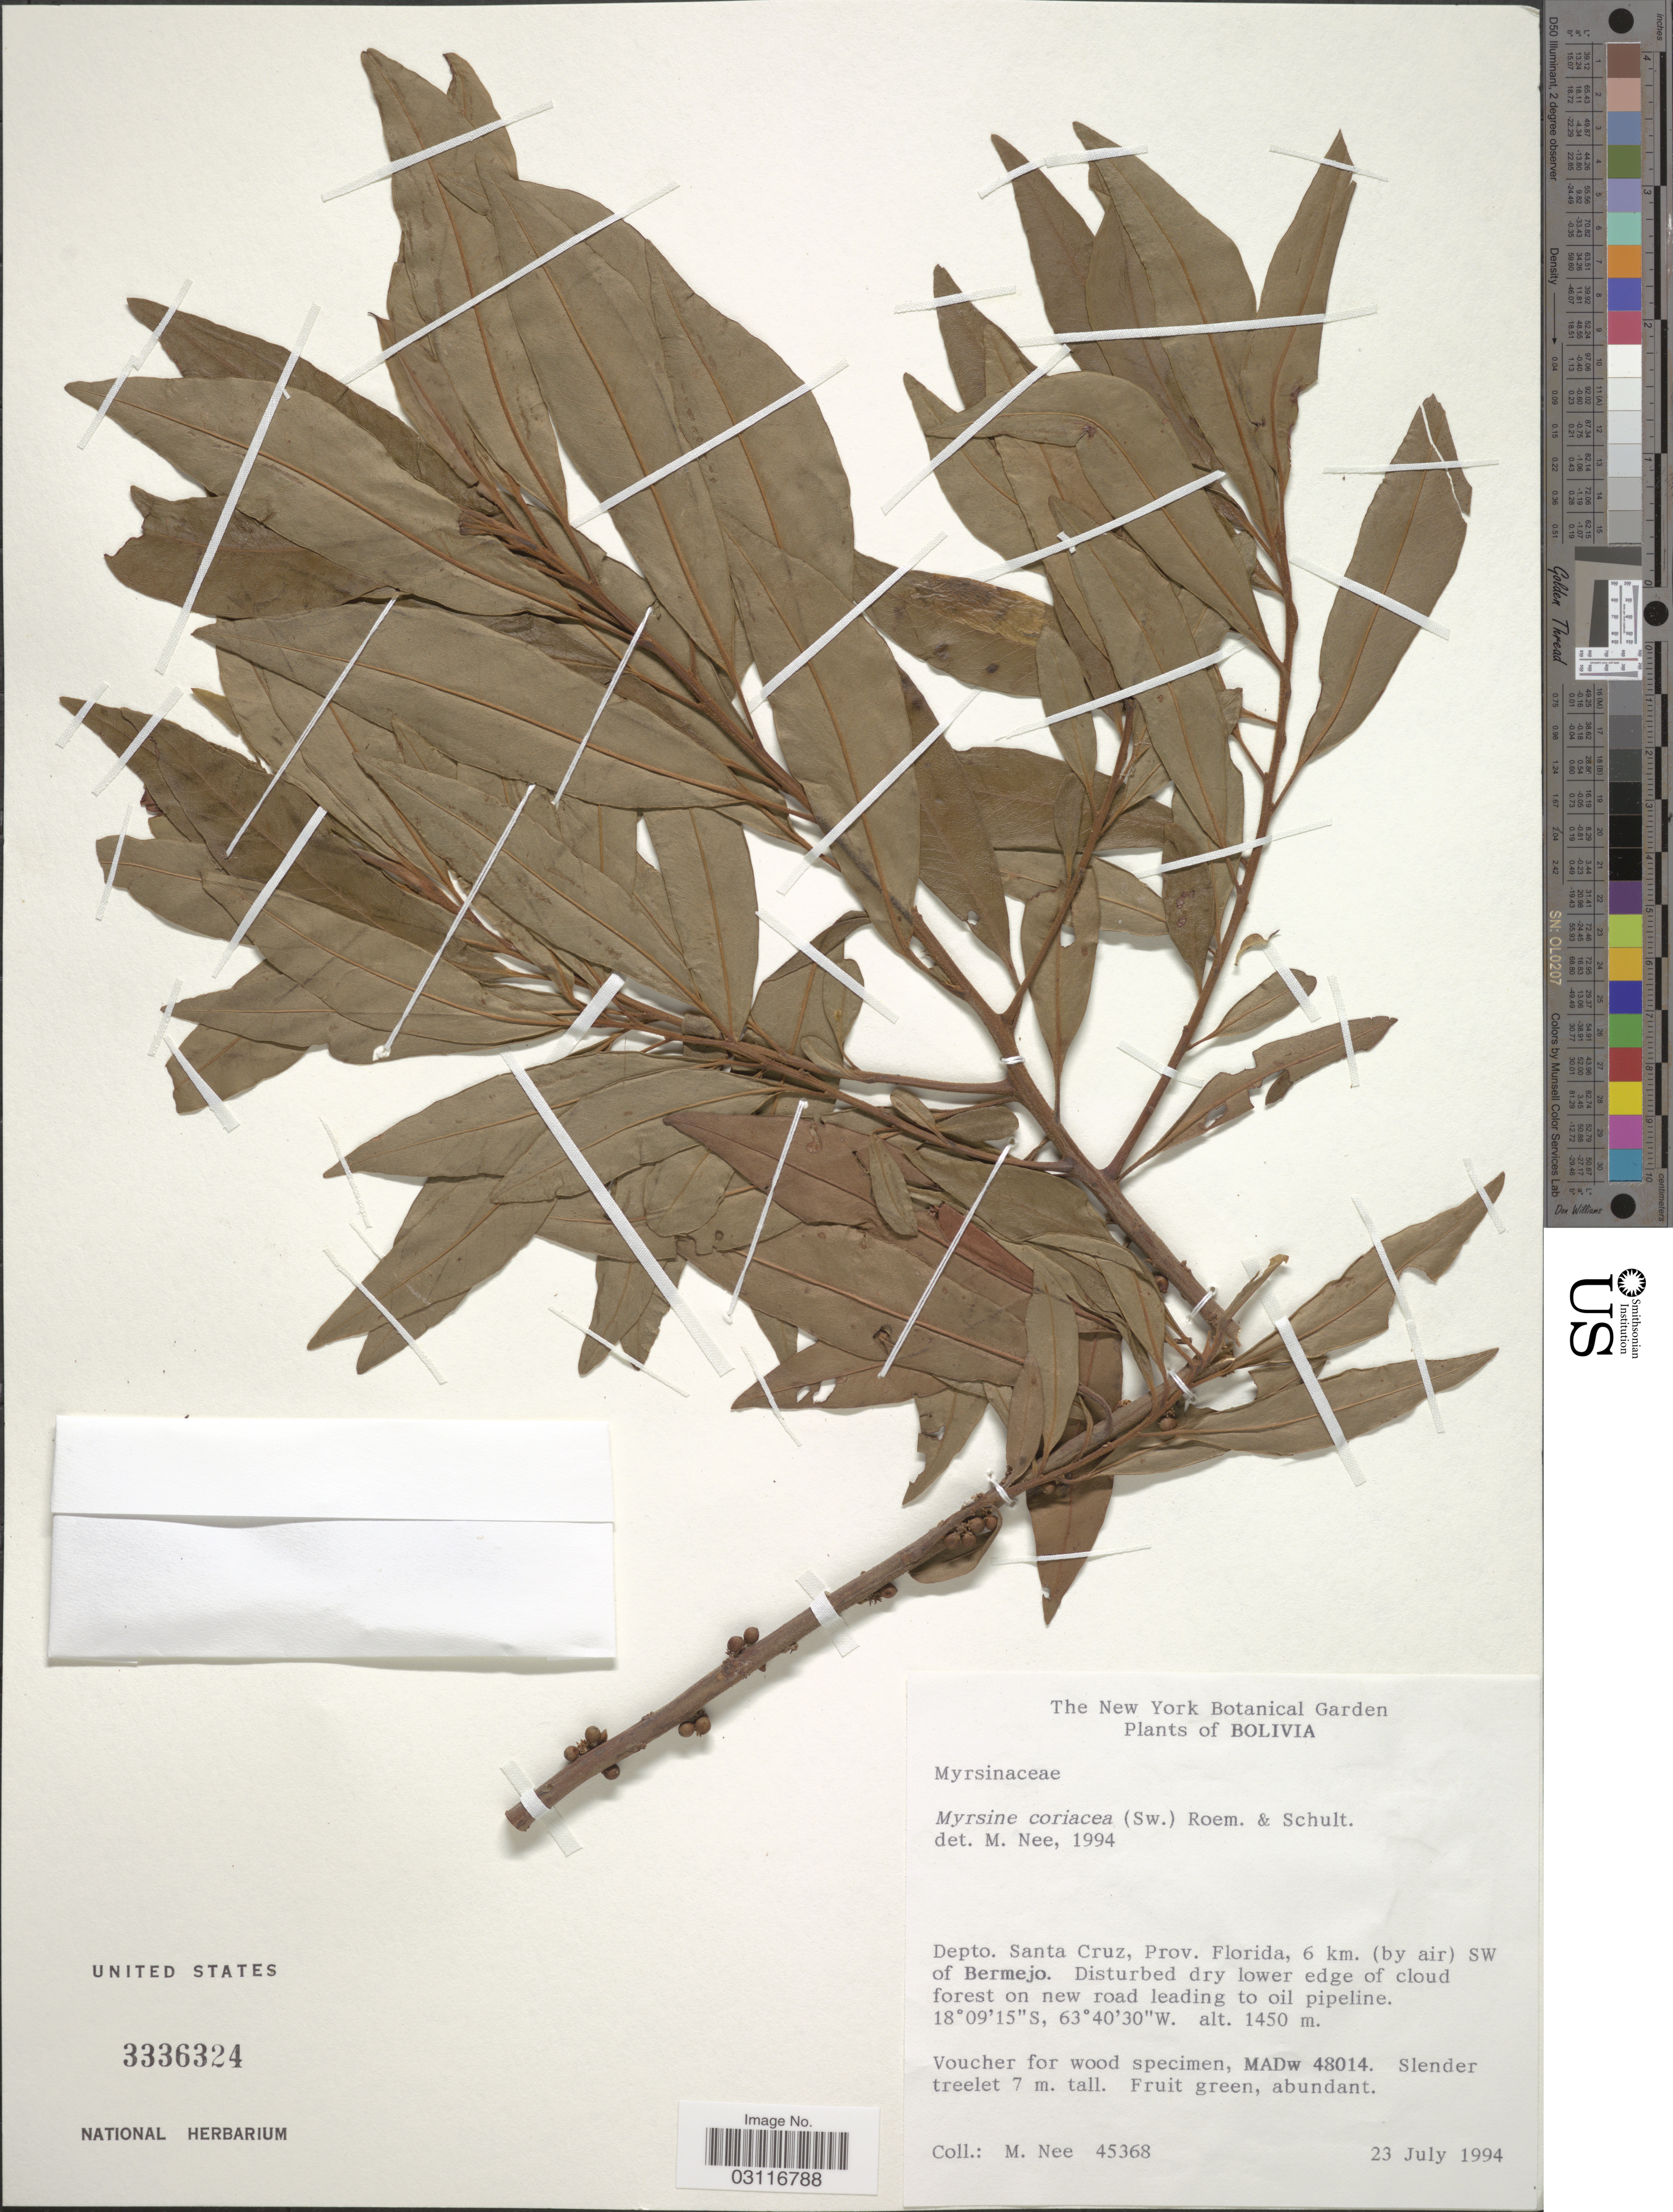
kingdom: Plantae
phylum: Tracheophyta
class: Magnoliopsida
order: Ericales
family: Primulaceae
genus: Myrsine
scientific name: Myrsine coriacea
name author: (Sw.) R. Br. ex Roem. & Schult.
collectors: M. Nee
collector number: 45368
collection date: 1994-07-23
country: Bolivia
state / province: Santa Cruz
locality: Depto. Santa Cruz, Prov. Florida, 6 km. (by air) SW of Bermejo.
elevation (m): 1450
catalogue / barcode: US 3336324